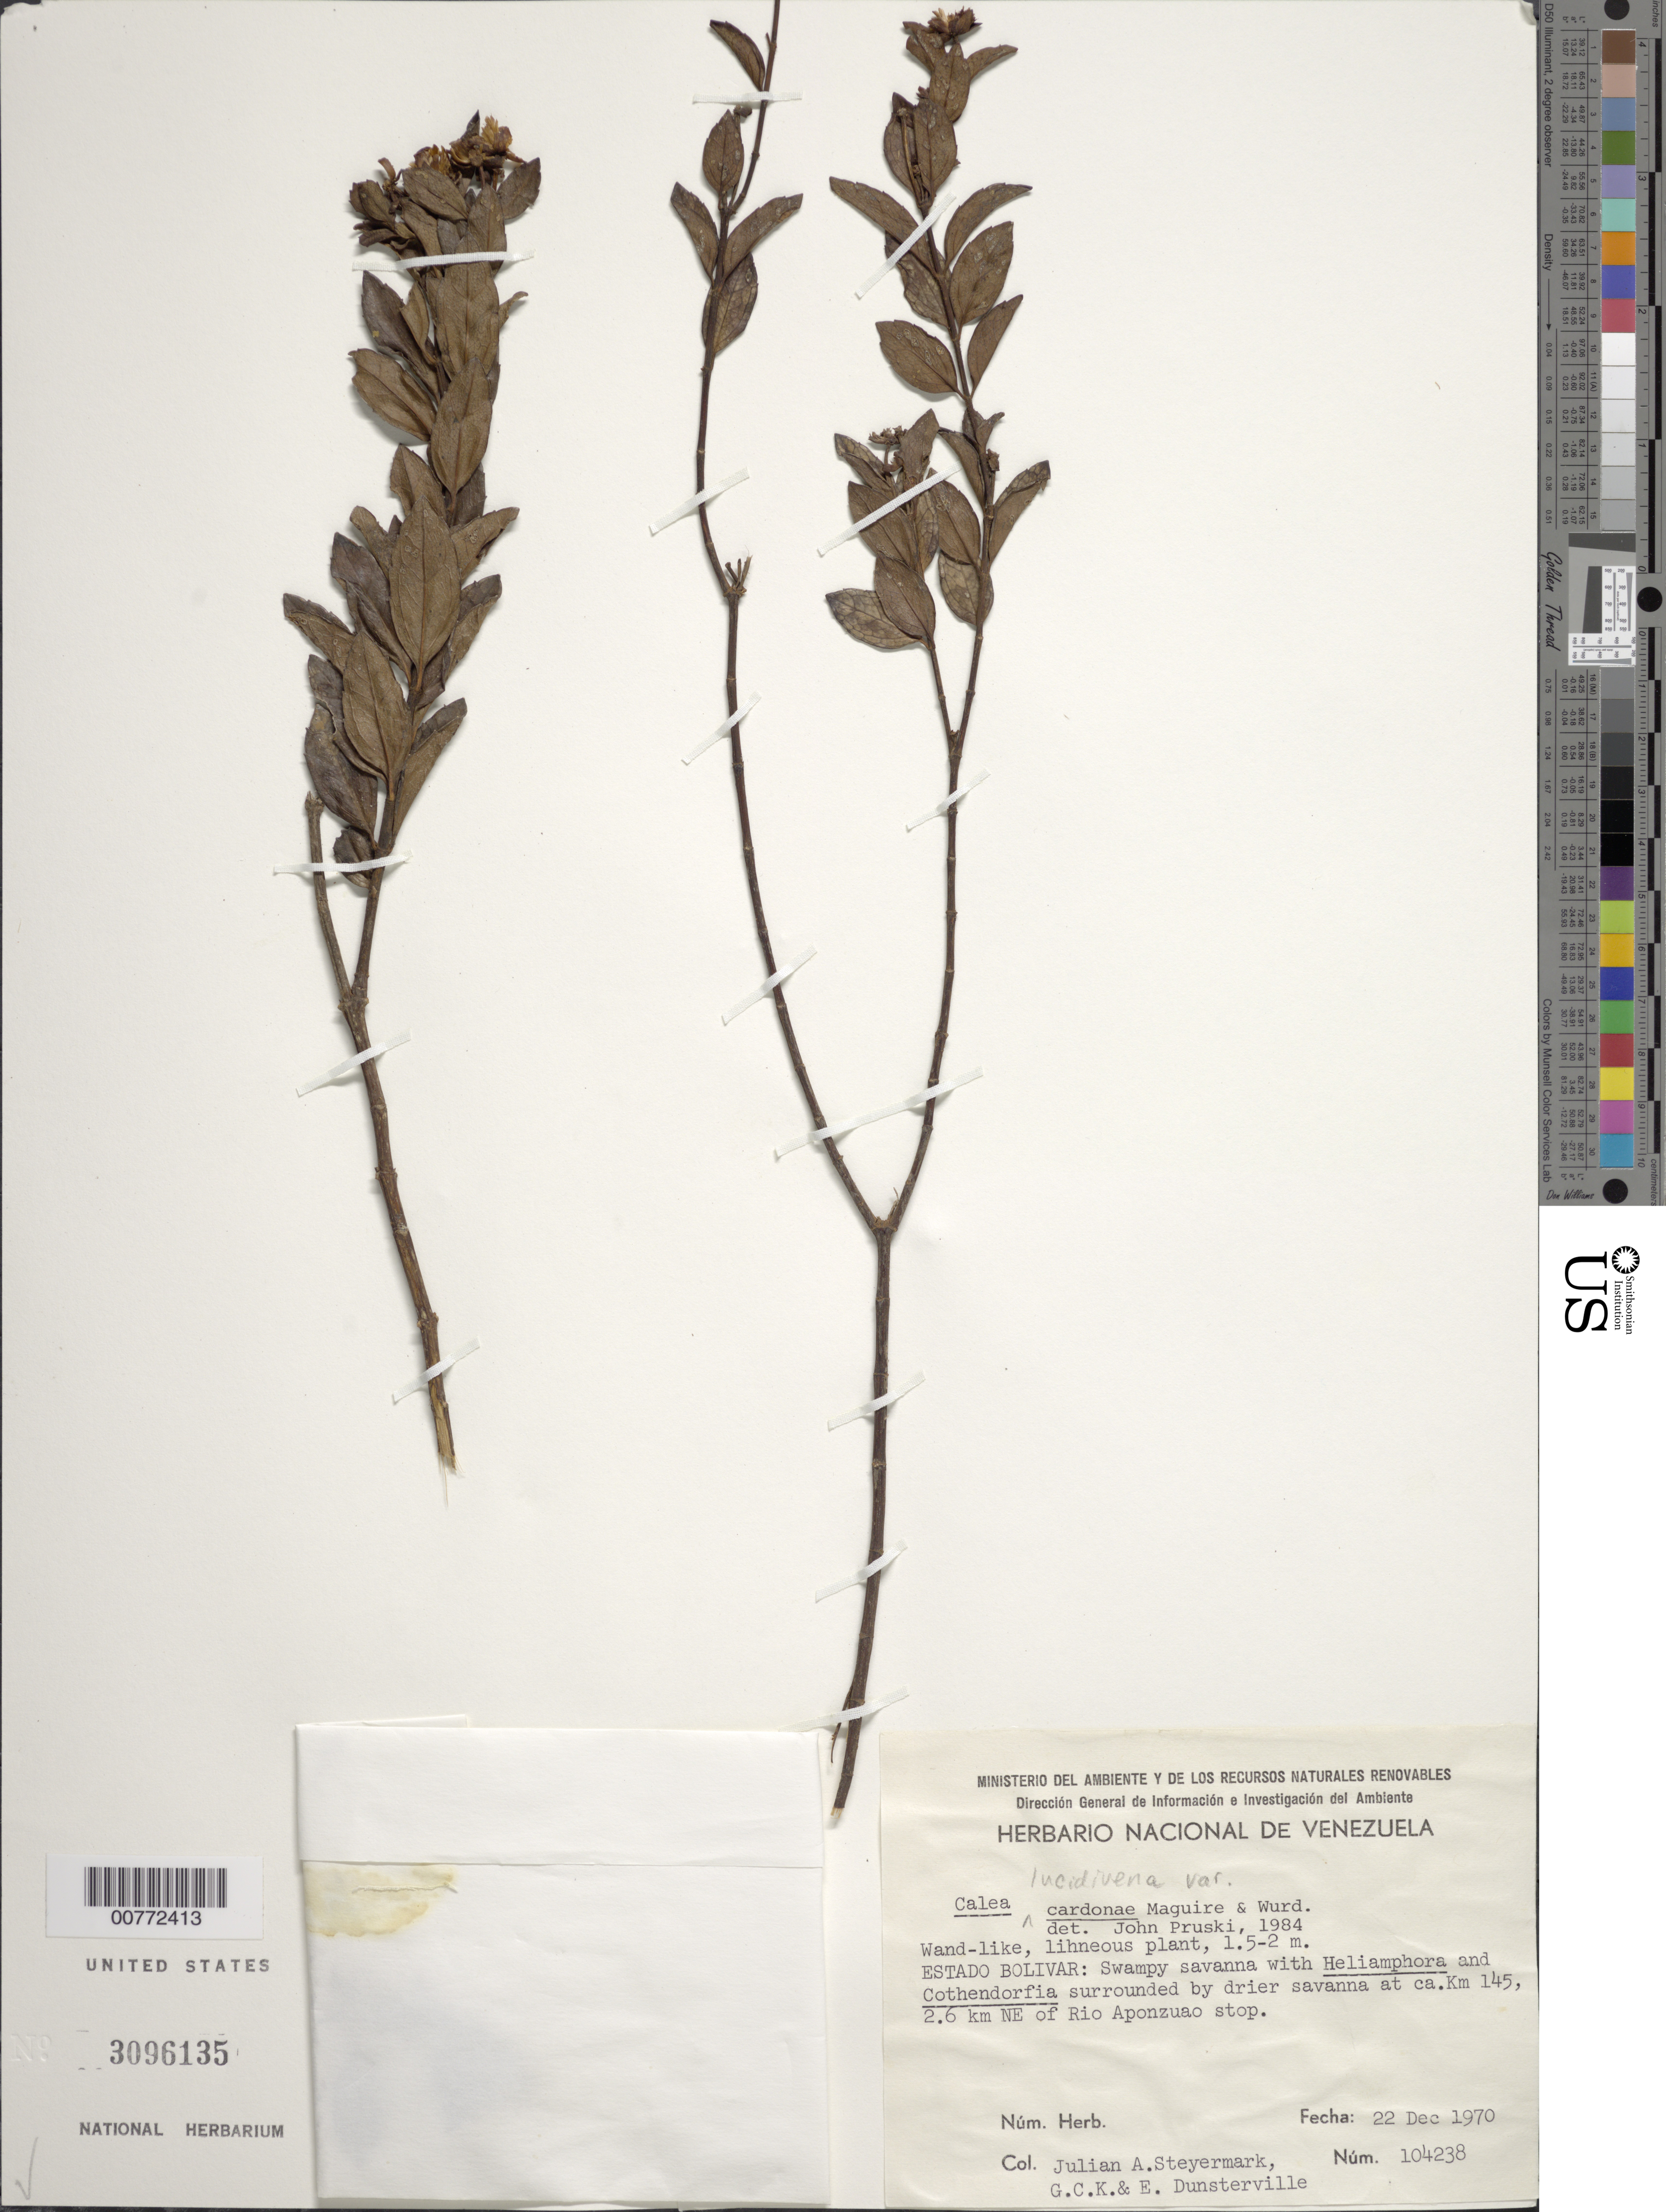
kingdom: Plantae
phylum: Tracheophyta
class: Magnoliopsida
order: Asterales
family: Asteraceae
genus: Calea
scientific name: Calea lucidivenia var. cardonae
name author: (Maguire & Wurdack) Pruski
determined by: Pruski, J. F.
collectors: J. Steyermark, G. C. K. Dunsterville & E. Dunsterville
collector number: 104238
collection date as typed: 22-Dec-70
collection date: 1970-12-22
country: Venezuela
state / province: Bolívar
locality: Río Aponzuao, 2.6 km NE of; km 125 stop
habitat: Swampy savannah with Heliamphora and Cothendorfia surrounded by drier savannah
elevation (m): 1350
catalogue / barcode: US 2857929